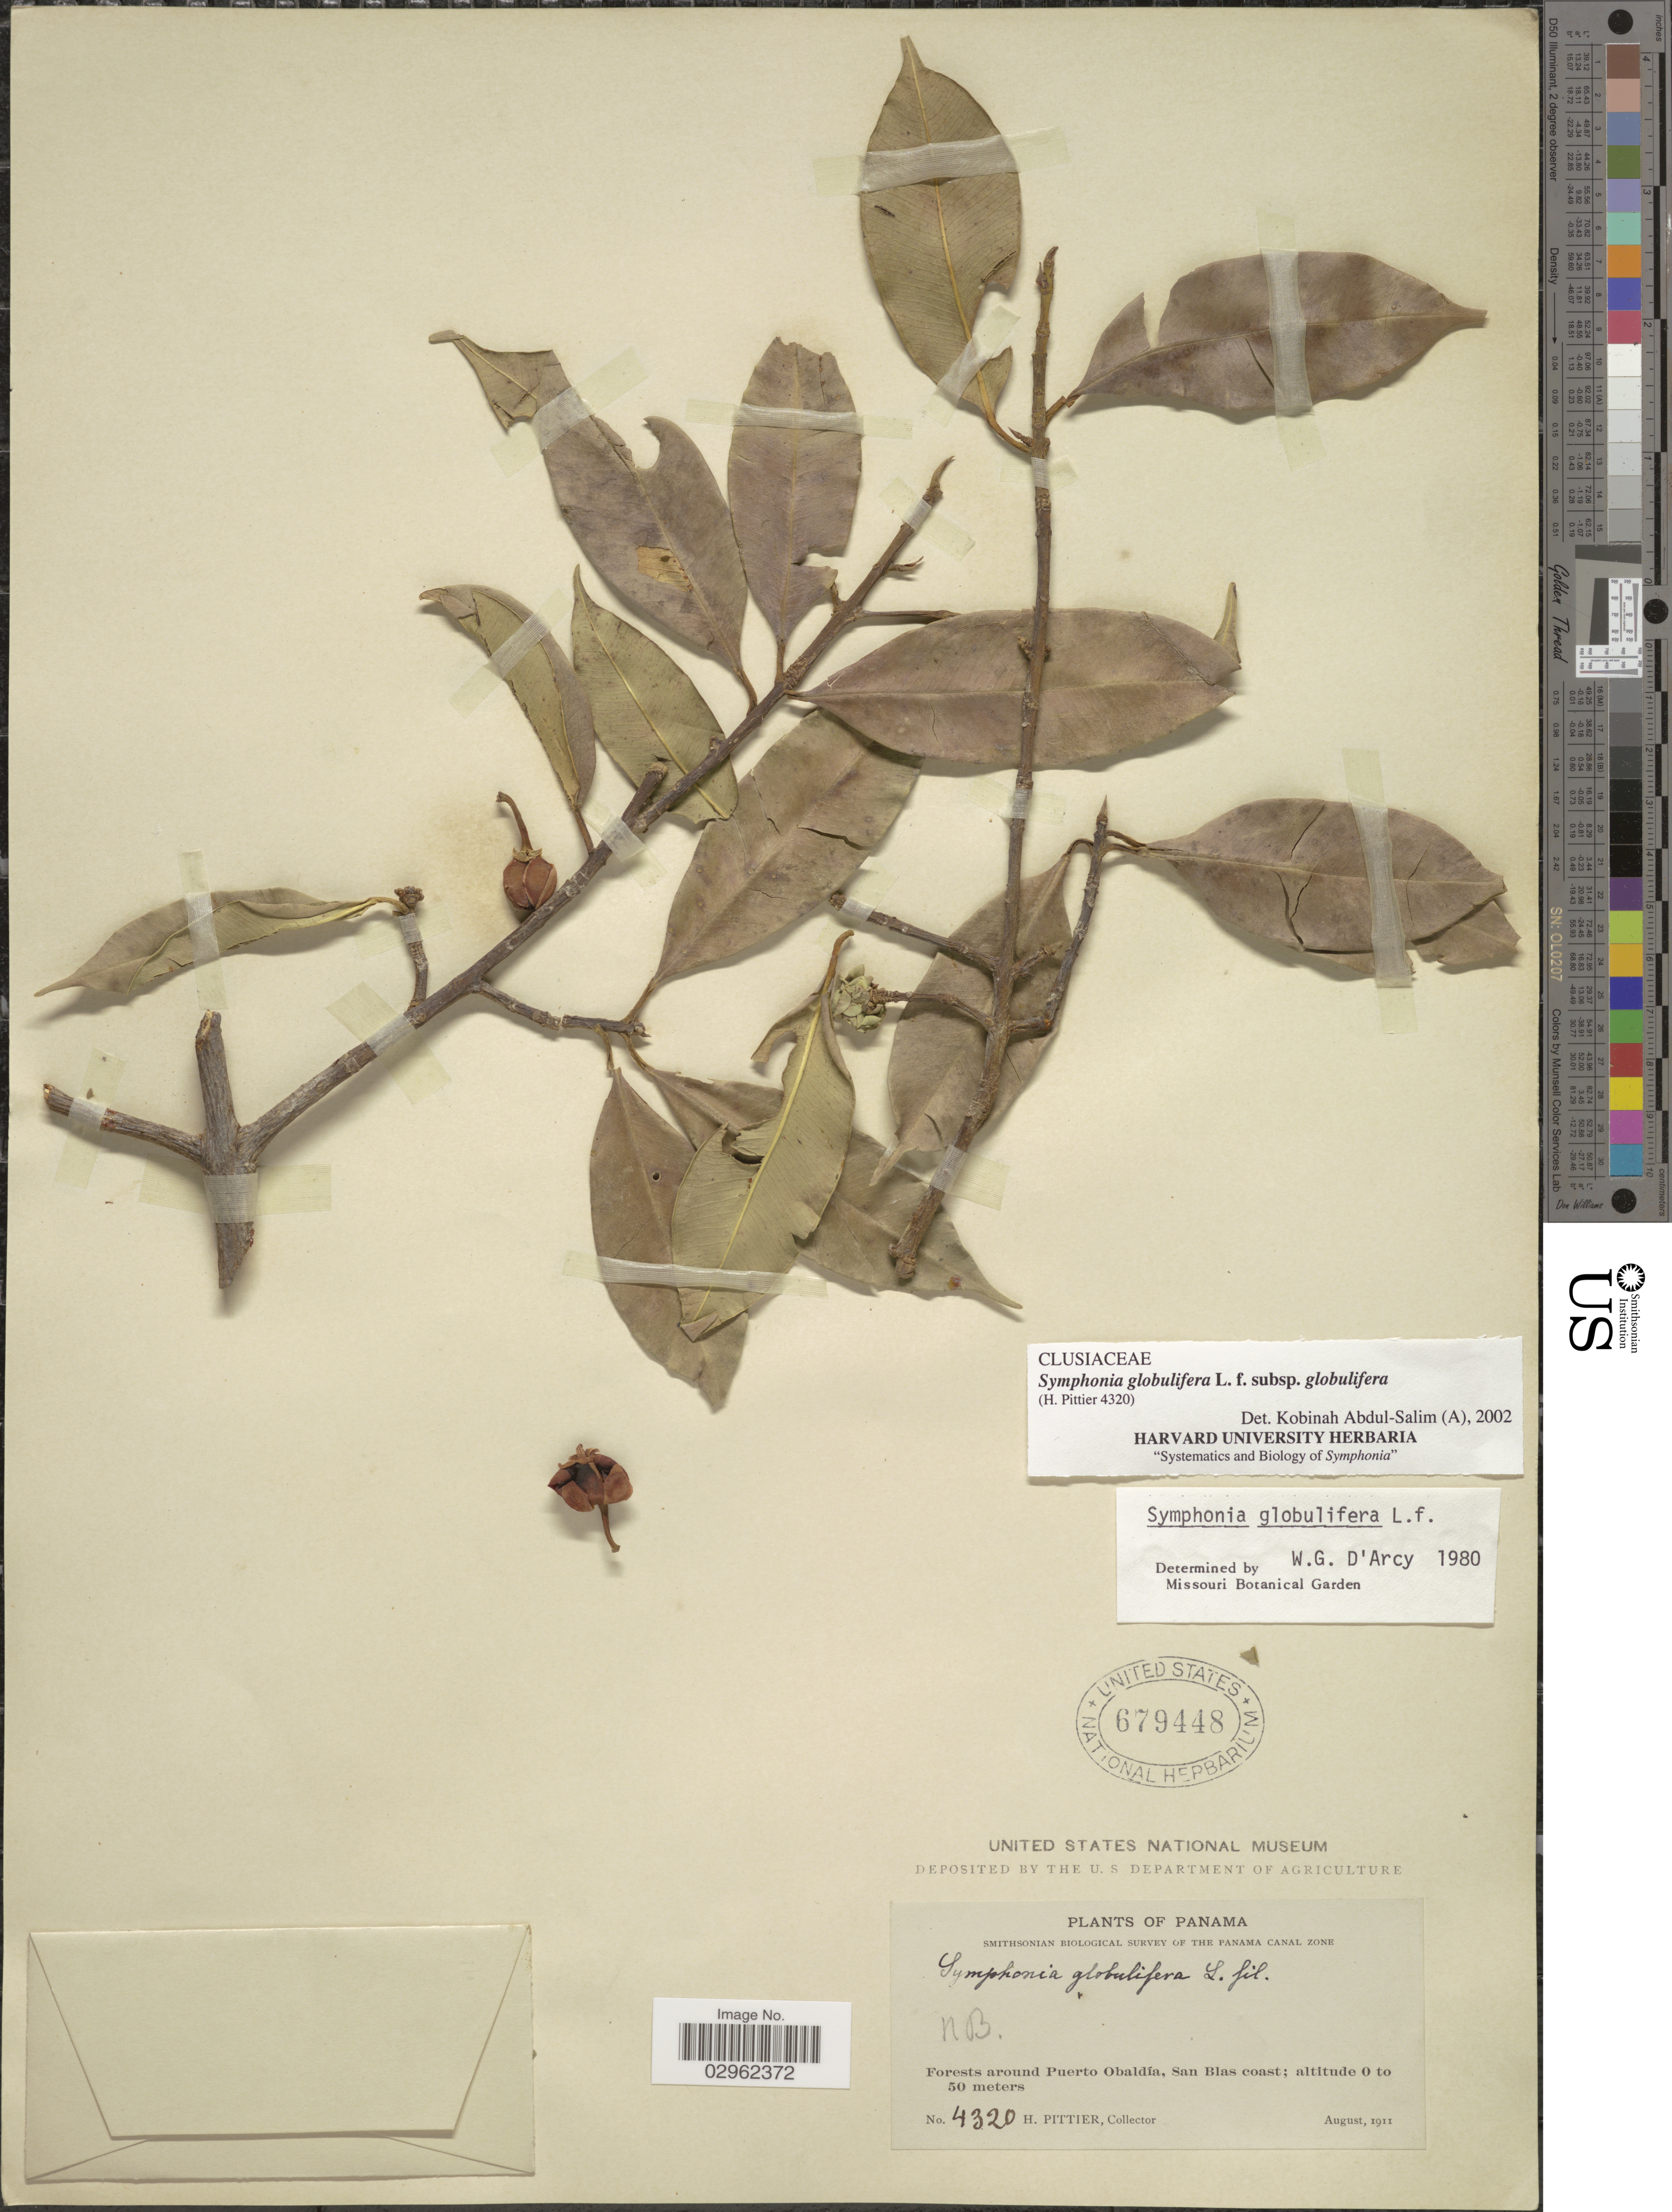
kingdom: Plantae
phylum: Tracheophyta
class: Magnoliopsida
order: Malpighiales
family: Clusiaceae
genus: Symphonia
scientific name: Symphonia globulifera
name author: L. f.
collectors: H. F. Pittier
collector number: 4320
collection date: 1911-08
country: Panama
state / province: Kuna Yala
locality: Forests around Puerto Obaldía, San Blas coast.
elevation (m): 0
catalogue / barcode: US 679448